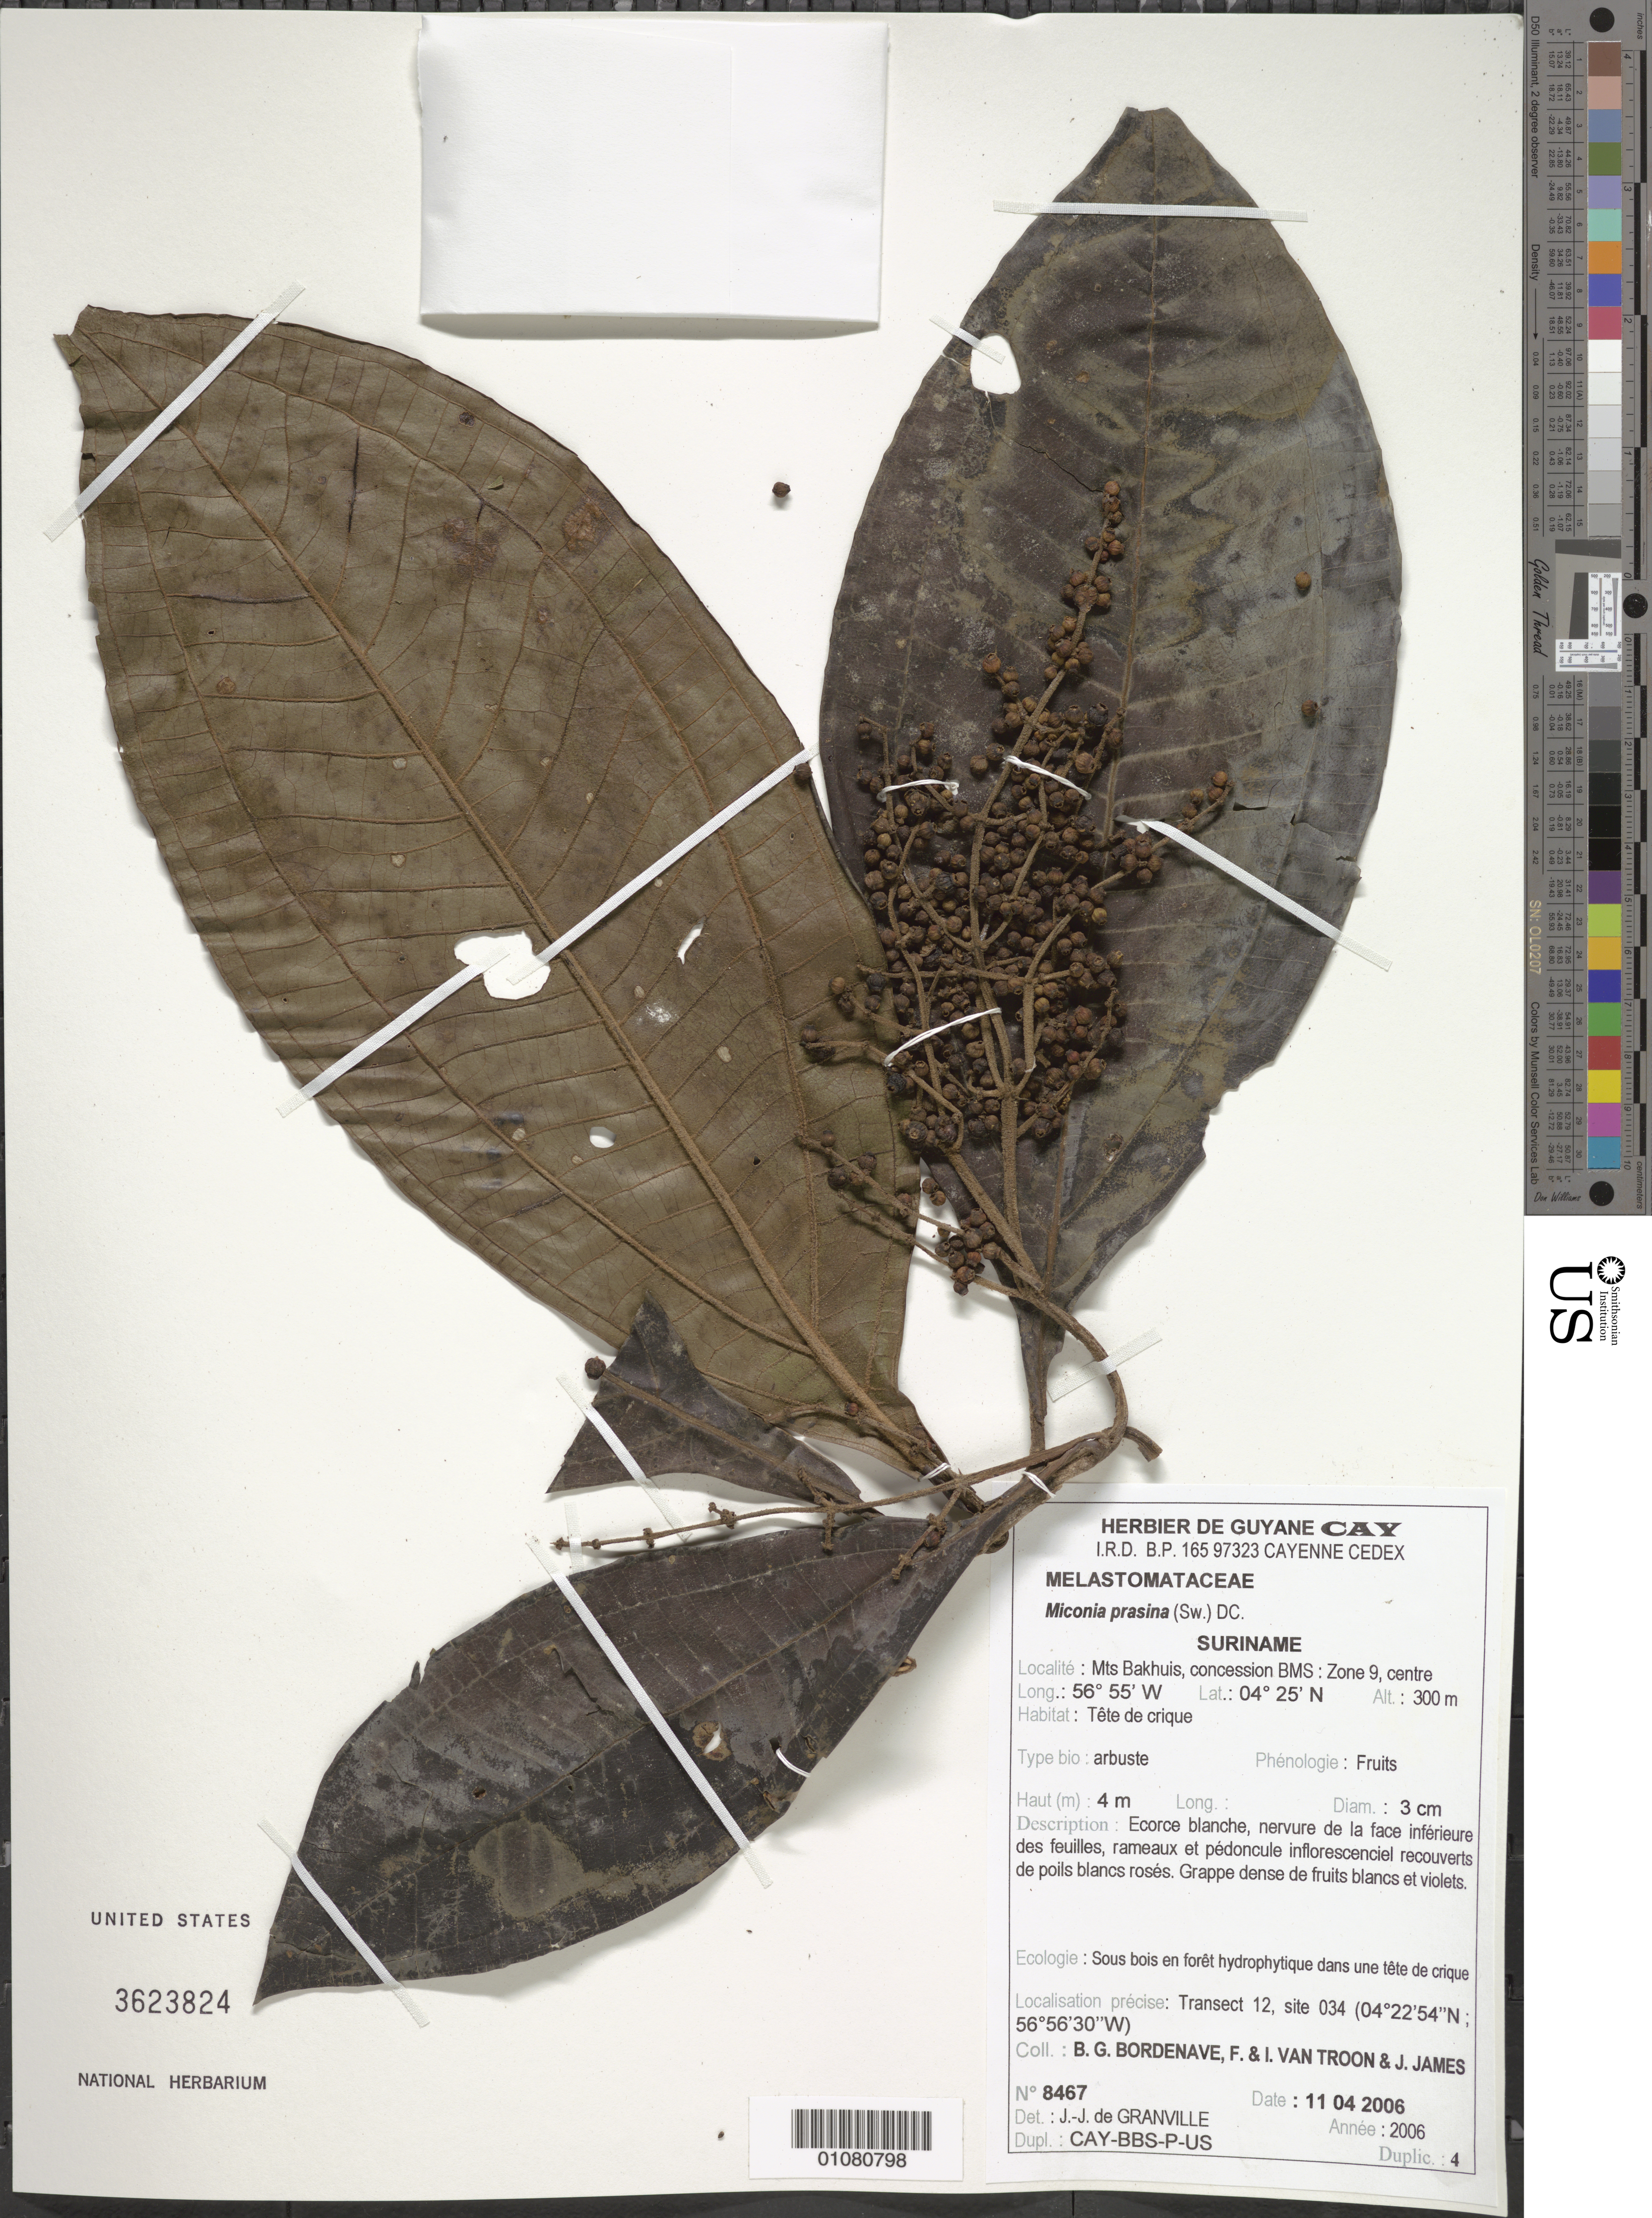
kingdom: Plantae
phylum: Tracheophyta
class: Magnoliopsida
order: Myrtales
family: Melastomataceae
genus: Miconia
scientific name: Miconia prasina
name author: (Sw.) DC.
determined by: Granville, J. J. de, (CAY), Institut de Recherche pour le Developpement (IRD) (FRENCH GUIANA)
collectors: B. Bordenave, F. Troon, I. van Troon & J. James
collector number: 8467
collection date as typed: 11-Apr-06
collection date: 2006-04-11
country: Suriname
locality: Mts. Bakhuis, concession BMS: zone 9, centre. Transect 12, site 34 (4º22'54"N; 56º56'30"W)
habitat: Tete de crique. Sous bois en foret hydrophytique dans une tete de crique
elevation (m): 300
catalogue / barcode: US 3623824